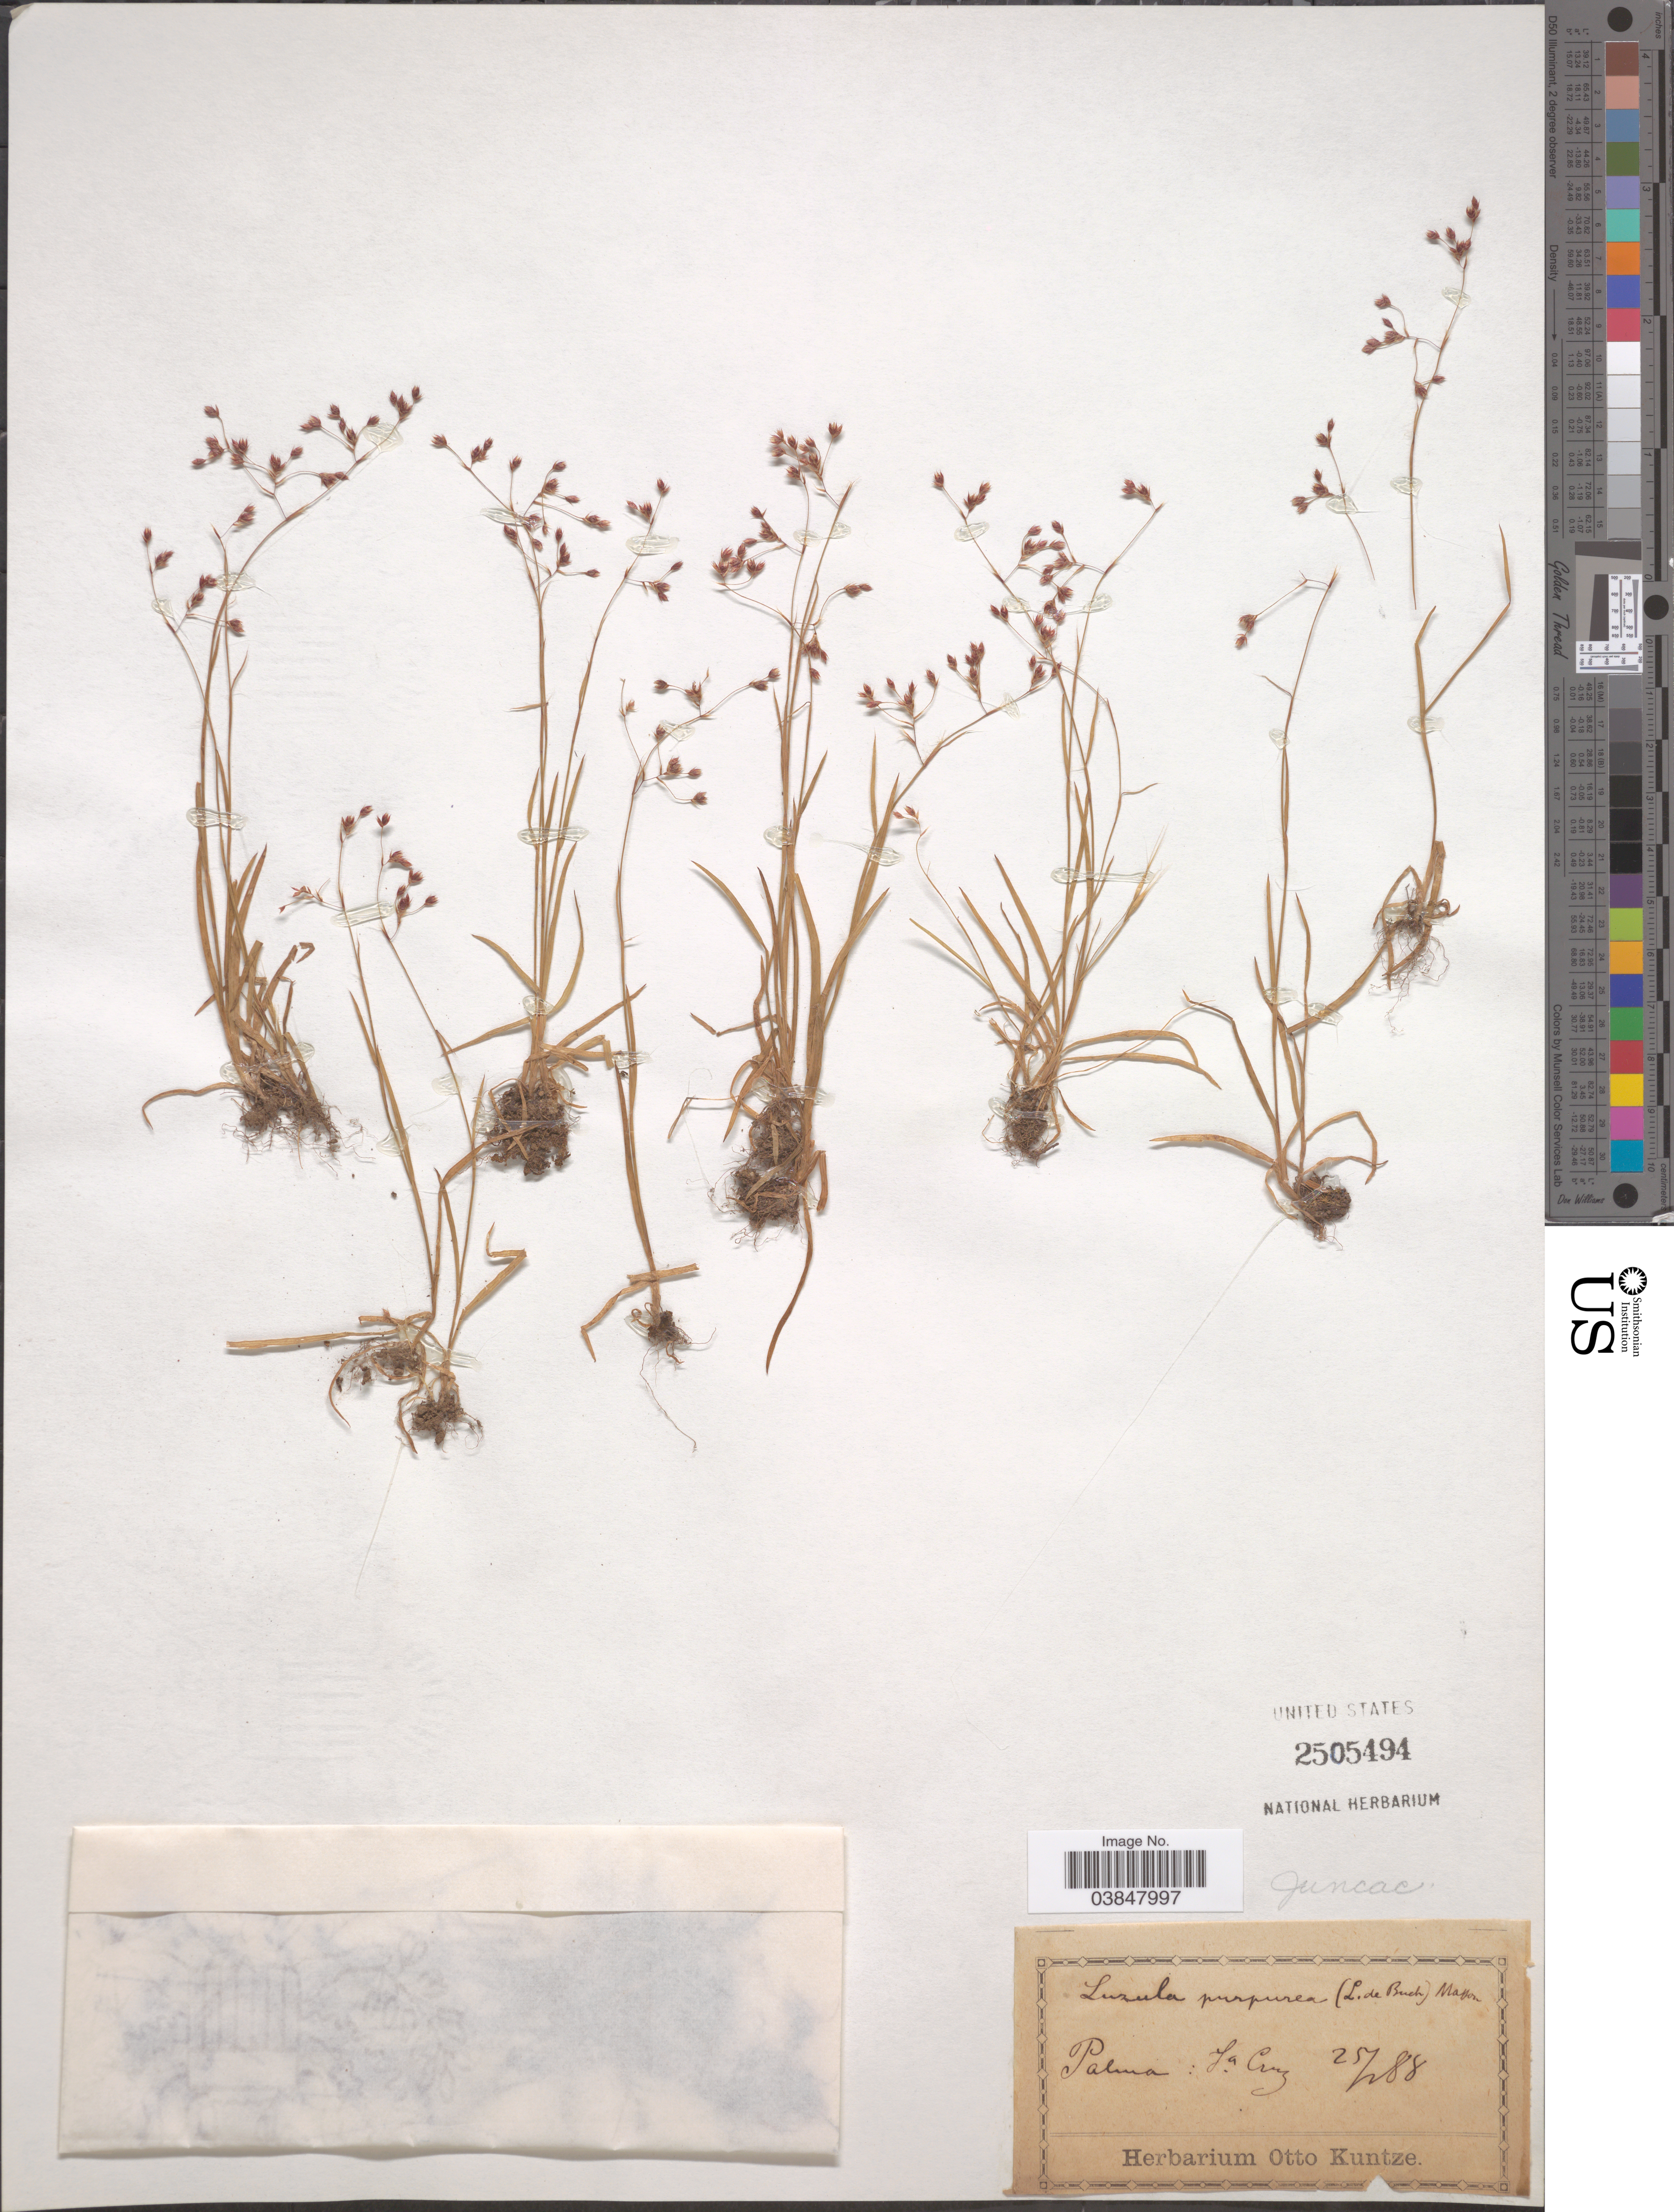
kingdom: Plantae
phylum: Tracheophyta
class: Liliopsida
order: Poales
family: Juncaceae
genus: Luzula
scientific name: Luzula purpurea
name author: Link ex E. Mey.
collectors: C.E.O. Kuntze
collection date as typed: Transcribed d/m/y: 25//188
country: Spain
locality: Palma: Sa. Cruz.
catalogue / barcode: US 2505494